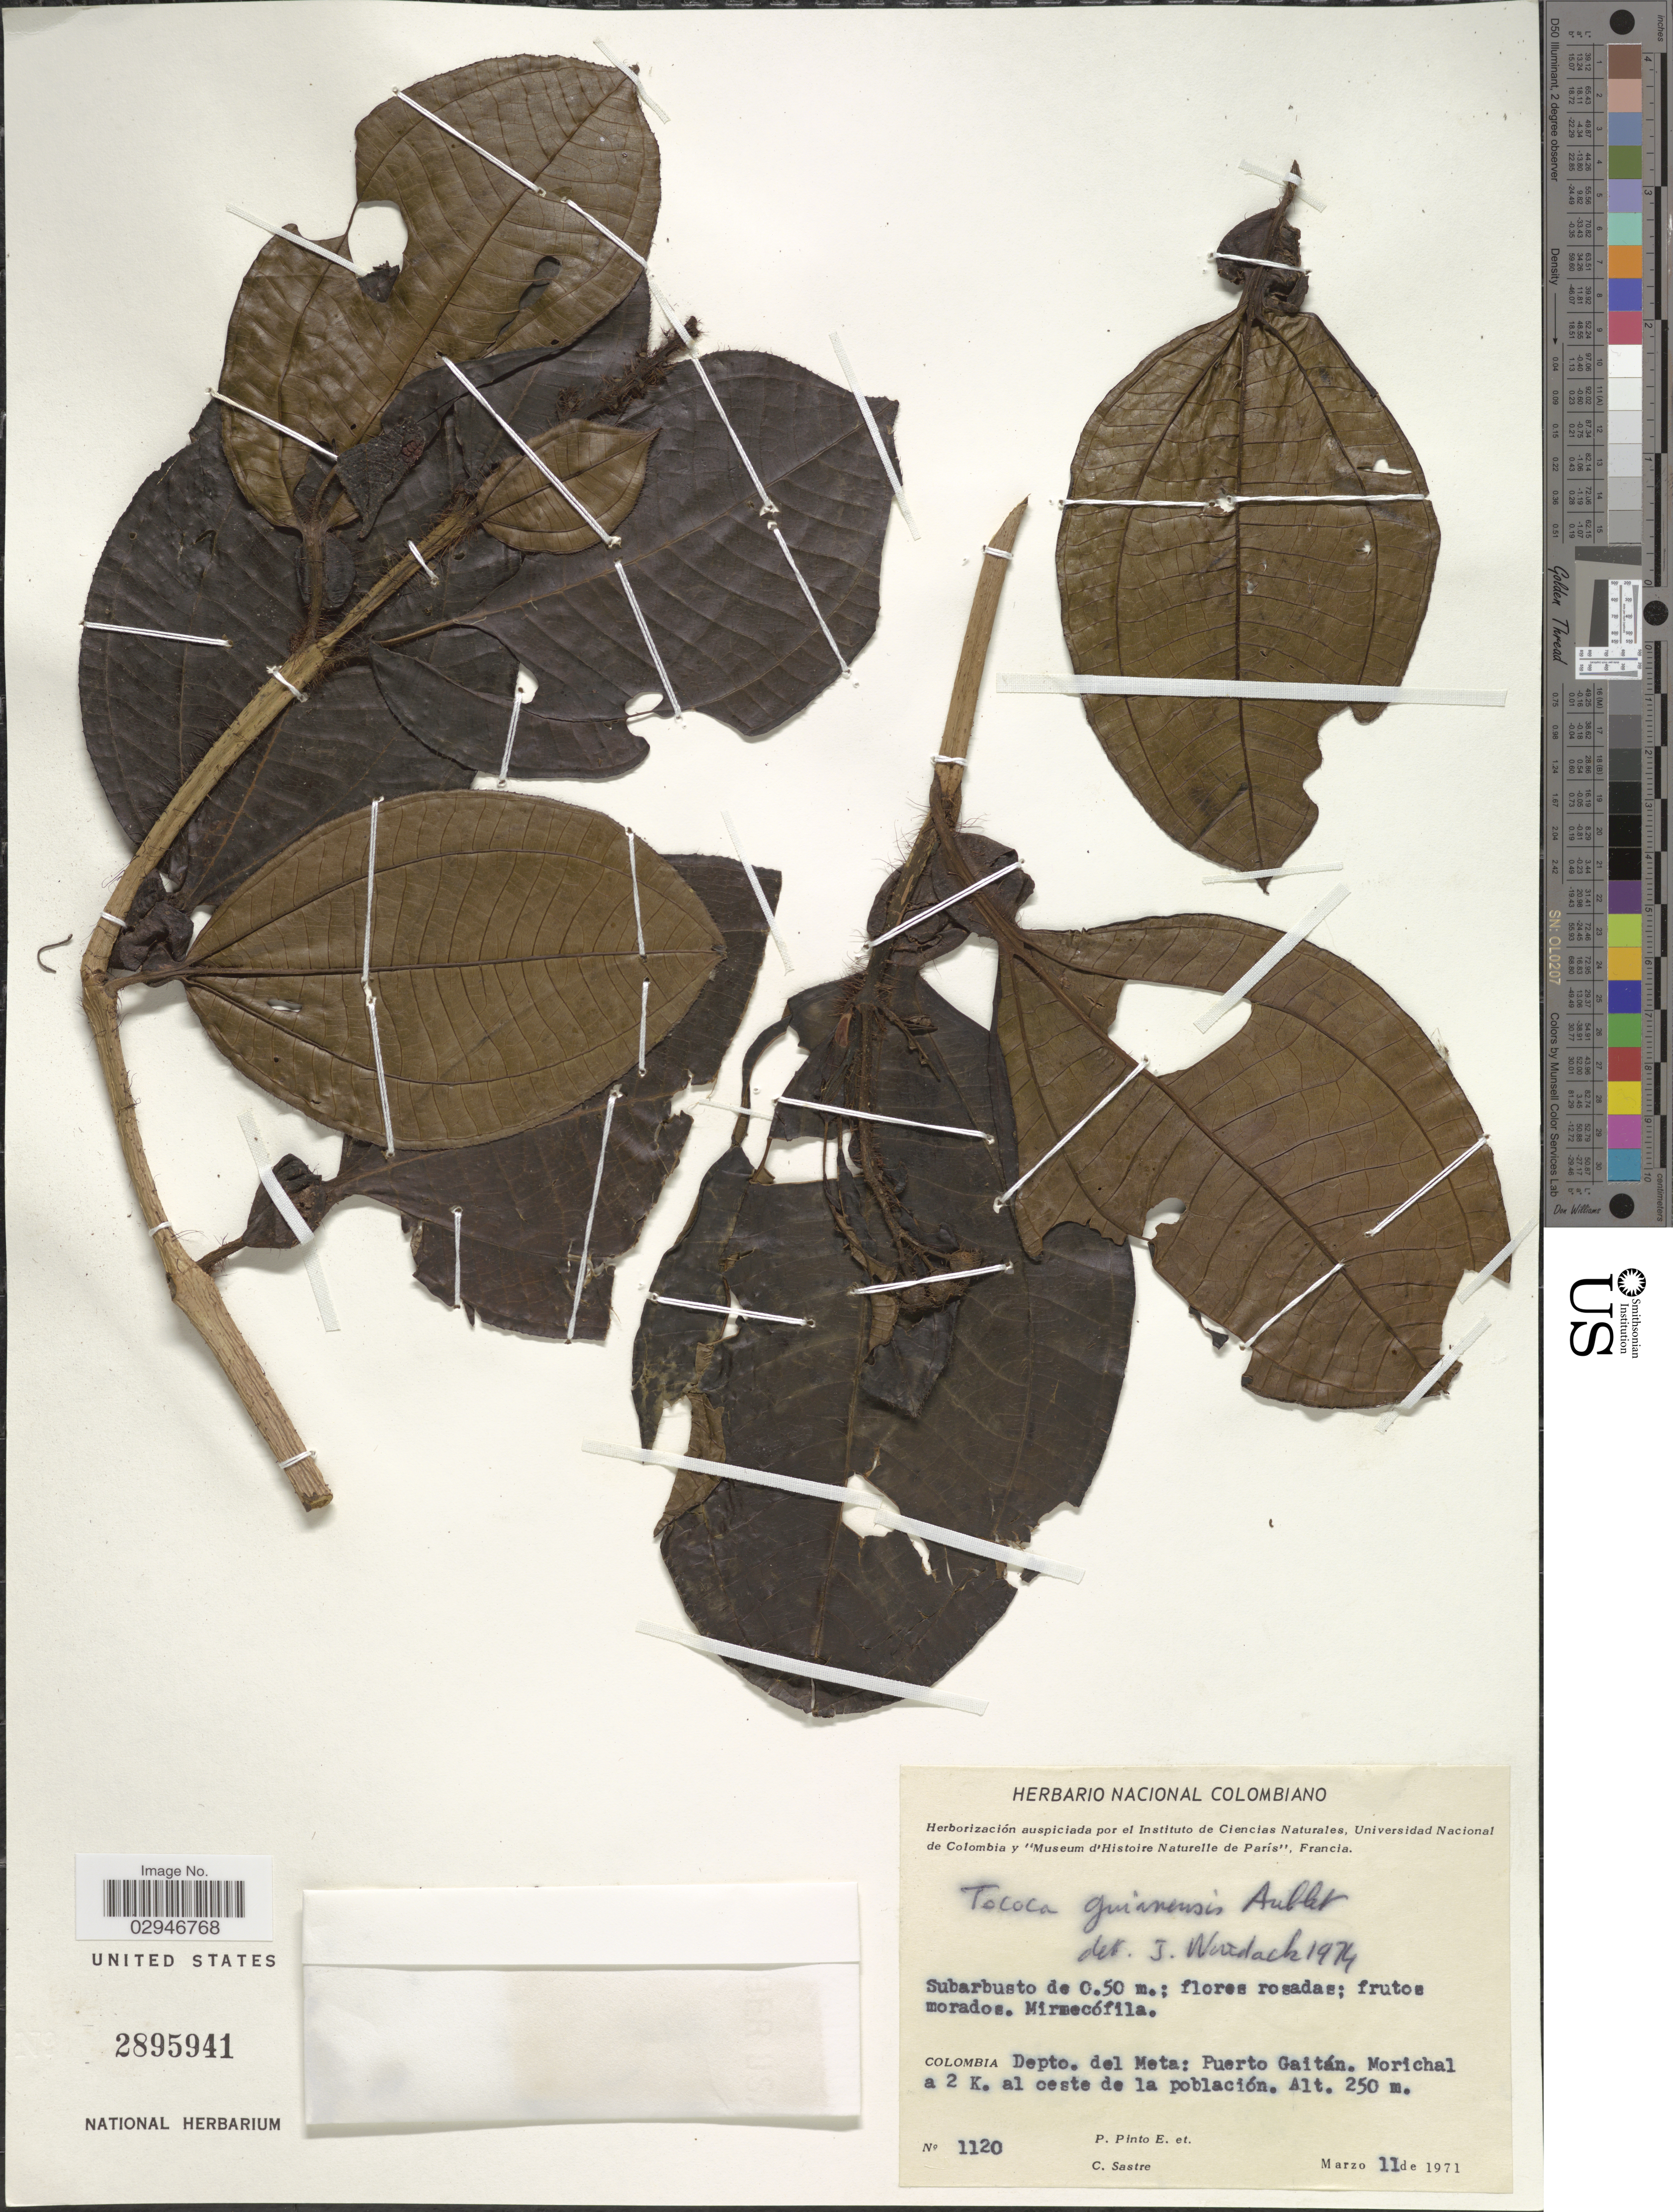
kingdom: Plantae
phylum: Tracheophyta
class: Magnoliopsida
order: Myrtales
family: Melastomataceae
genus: Tococa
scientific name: Tococa guianensis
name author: Aubl.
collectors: P. Pinto E. & C. Sastre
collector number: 1120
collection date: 1971-03-11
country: Colombia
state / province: Meta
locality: Depto. del Meta: Puerto Gaitán. Morichal a 2 K. al oeste de la población.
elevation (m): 250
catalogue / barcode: US 2895941